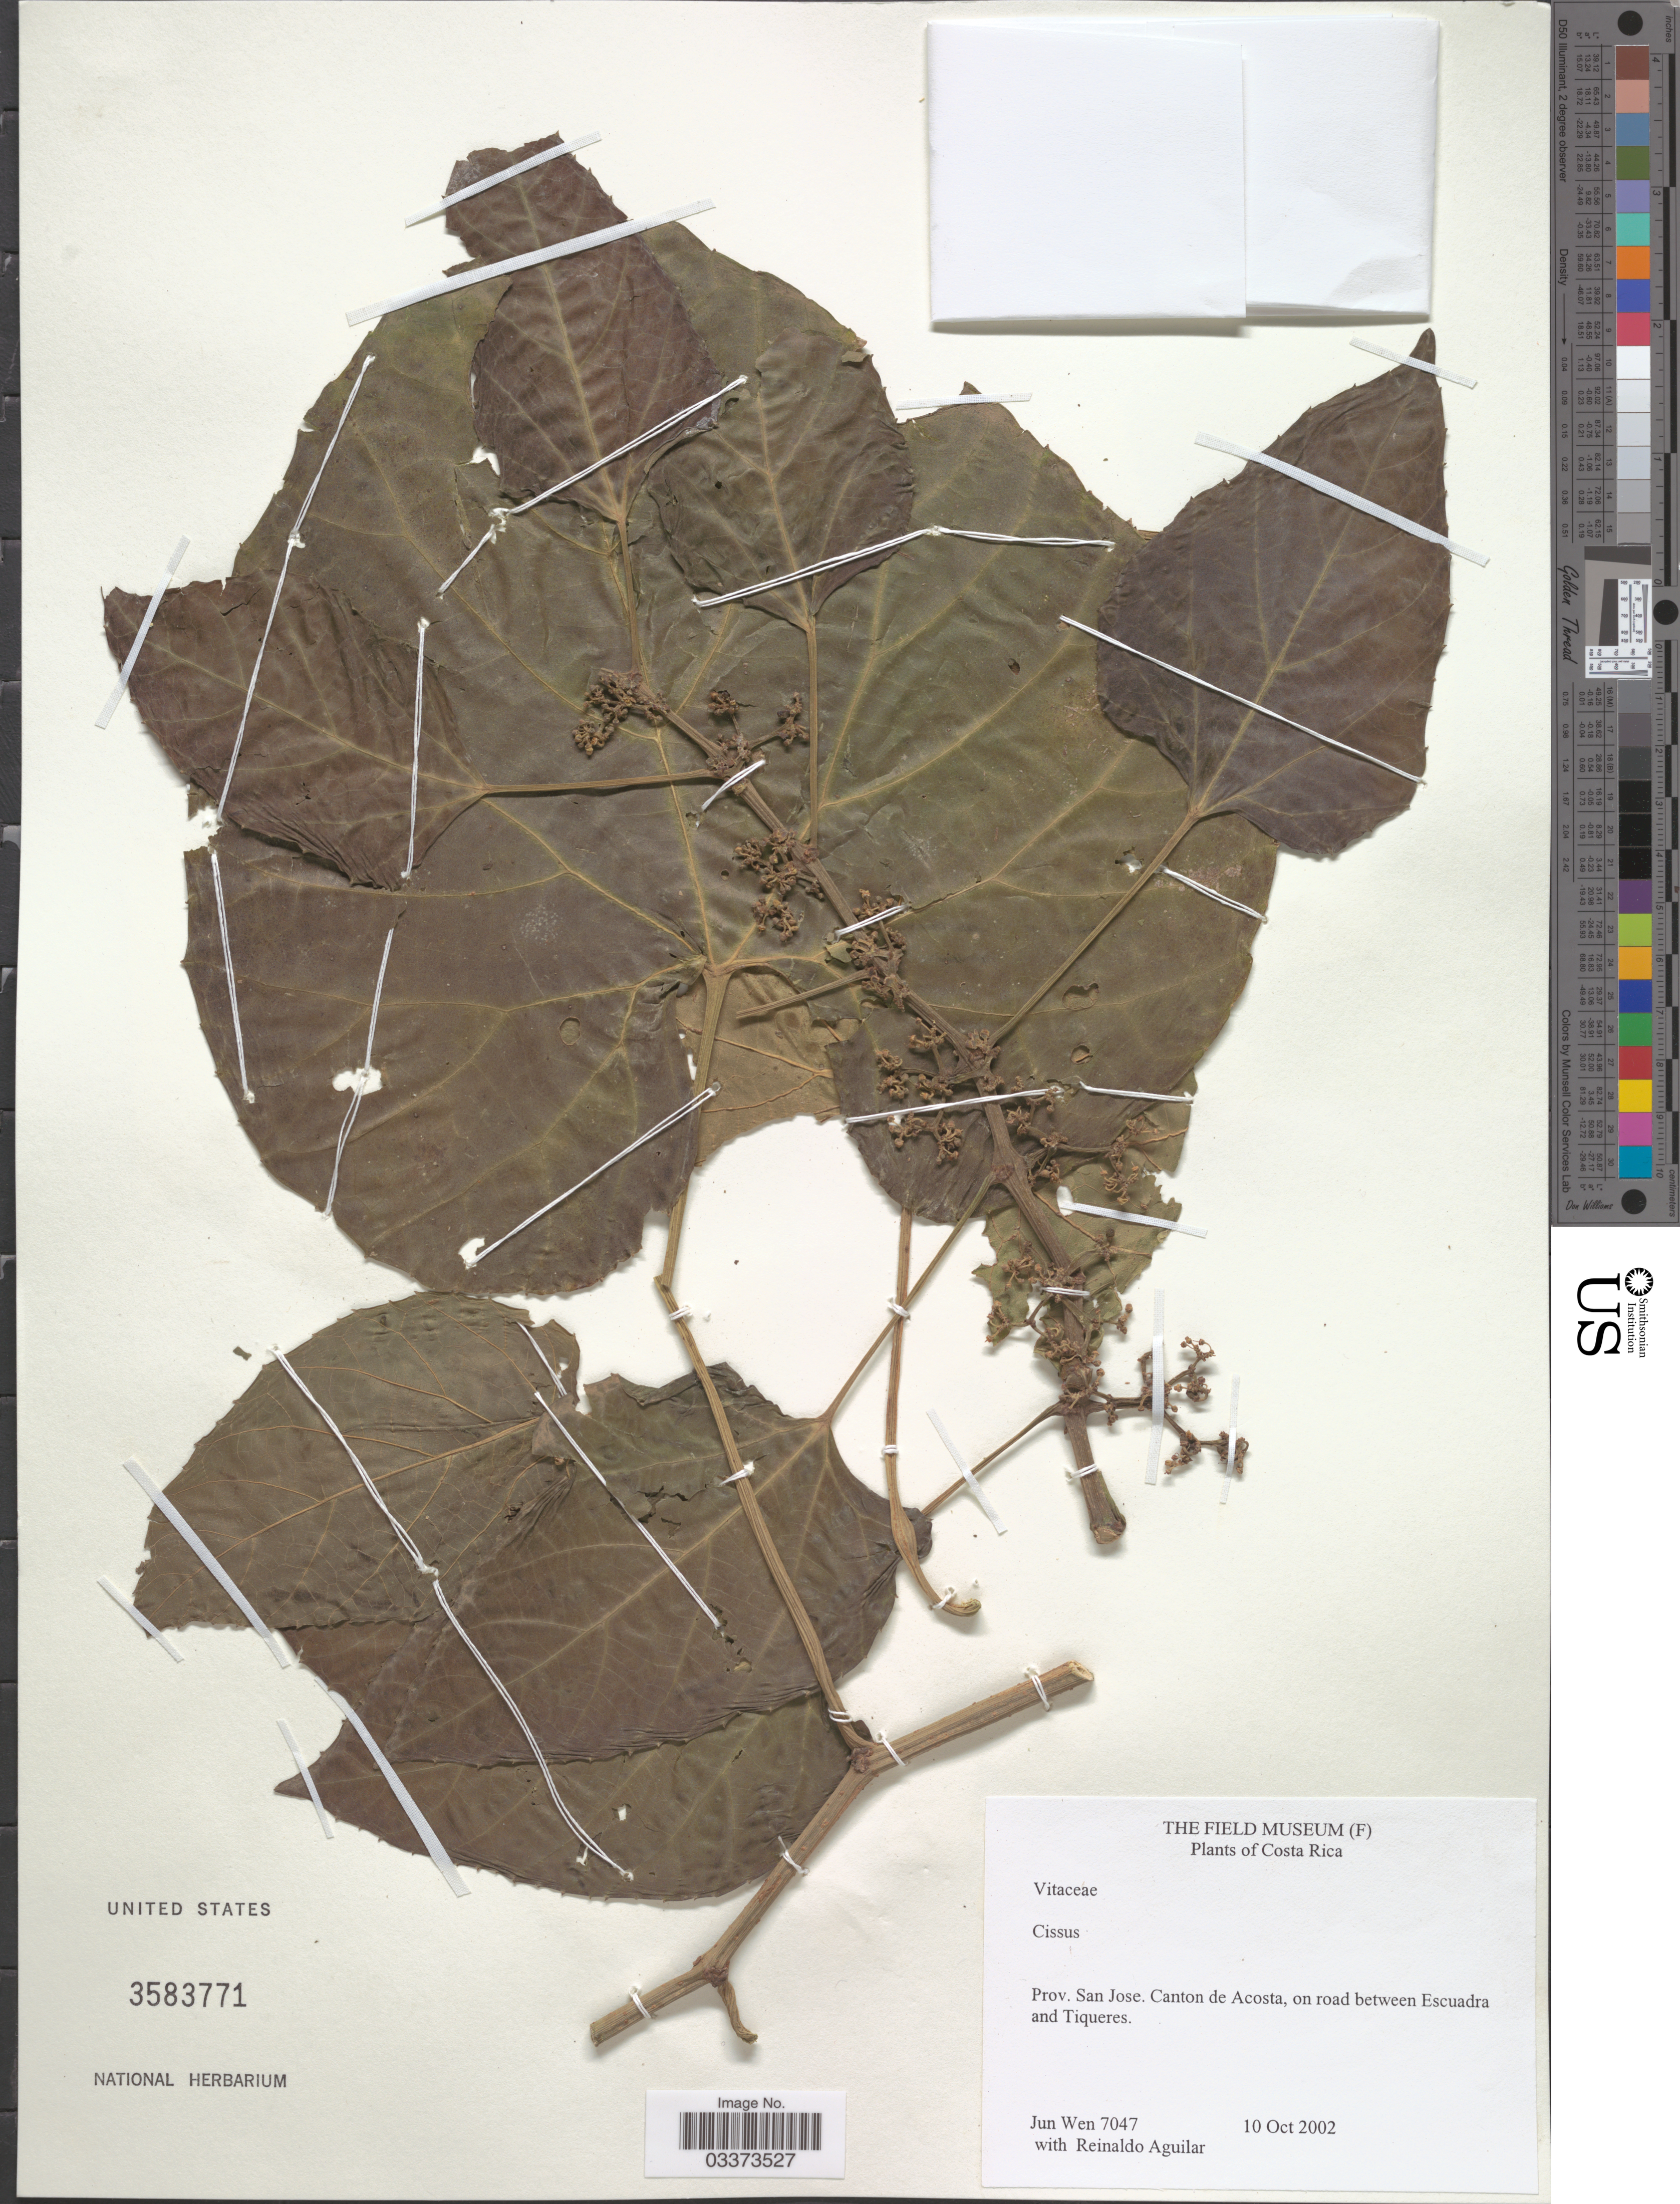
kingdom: Plantae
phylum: Tracheophyta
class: Magnoliopsida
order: Vitales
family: Vitaceae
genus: Cissus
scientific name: Cissus sp.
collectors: J. Wen & R. Aguilar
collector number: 7047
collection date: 2002-10-10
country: Costa Rica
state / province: San José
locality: Canton de Acosta, on road between Escuadra and Tiqueres.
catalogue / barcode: US 3583771